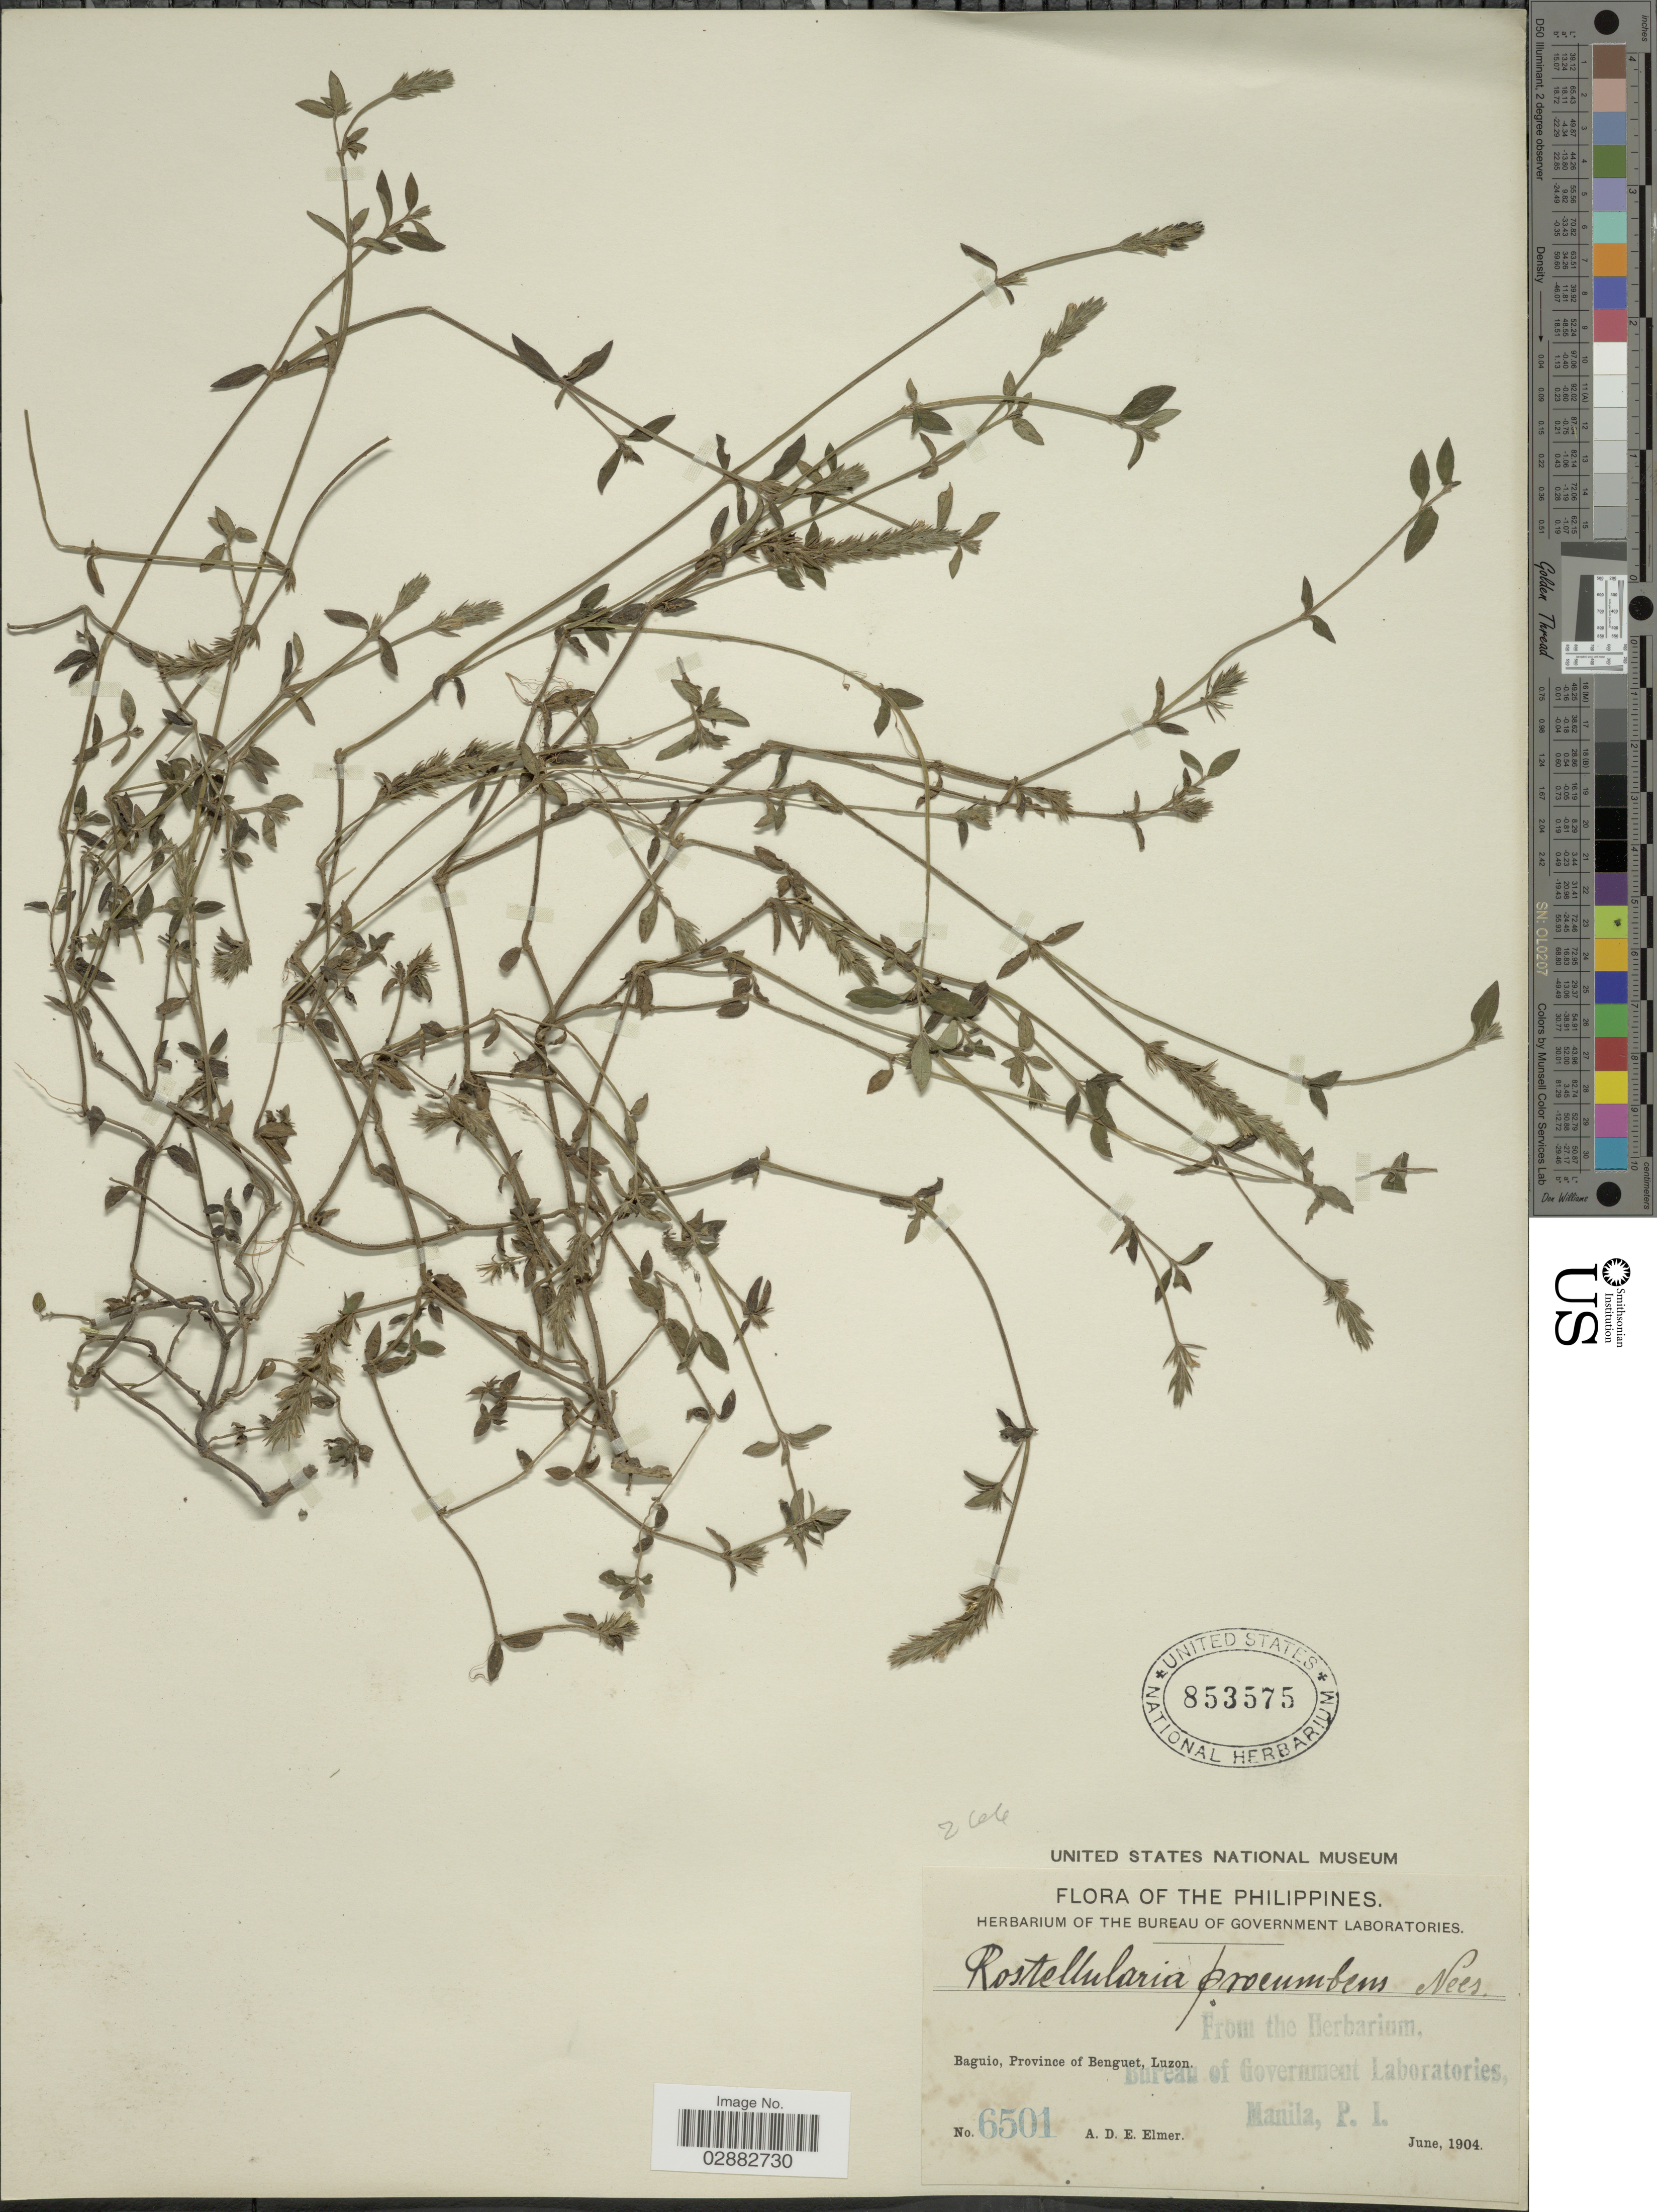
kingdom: Plantae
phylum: Tracheophyta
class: Magnoliopsida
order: Lamiales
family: Acanthaceae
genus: Justicia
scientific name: Justicia procumbens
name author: L.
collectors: A. D. E. Elmer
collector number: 6501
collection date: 1904-06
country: Philippines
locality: Baguio, Province of Benguet, Luzon.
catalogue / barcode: US 853575